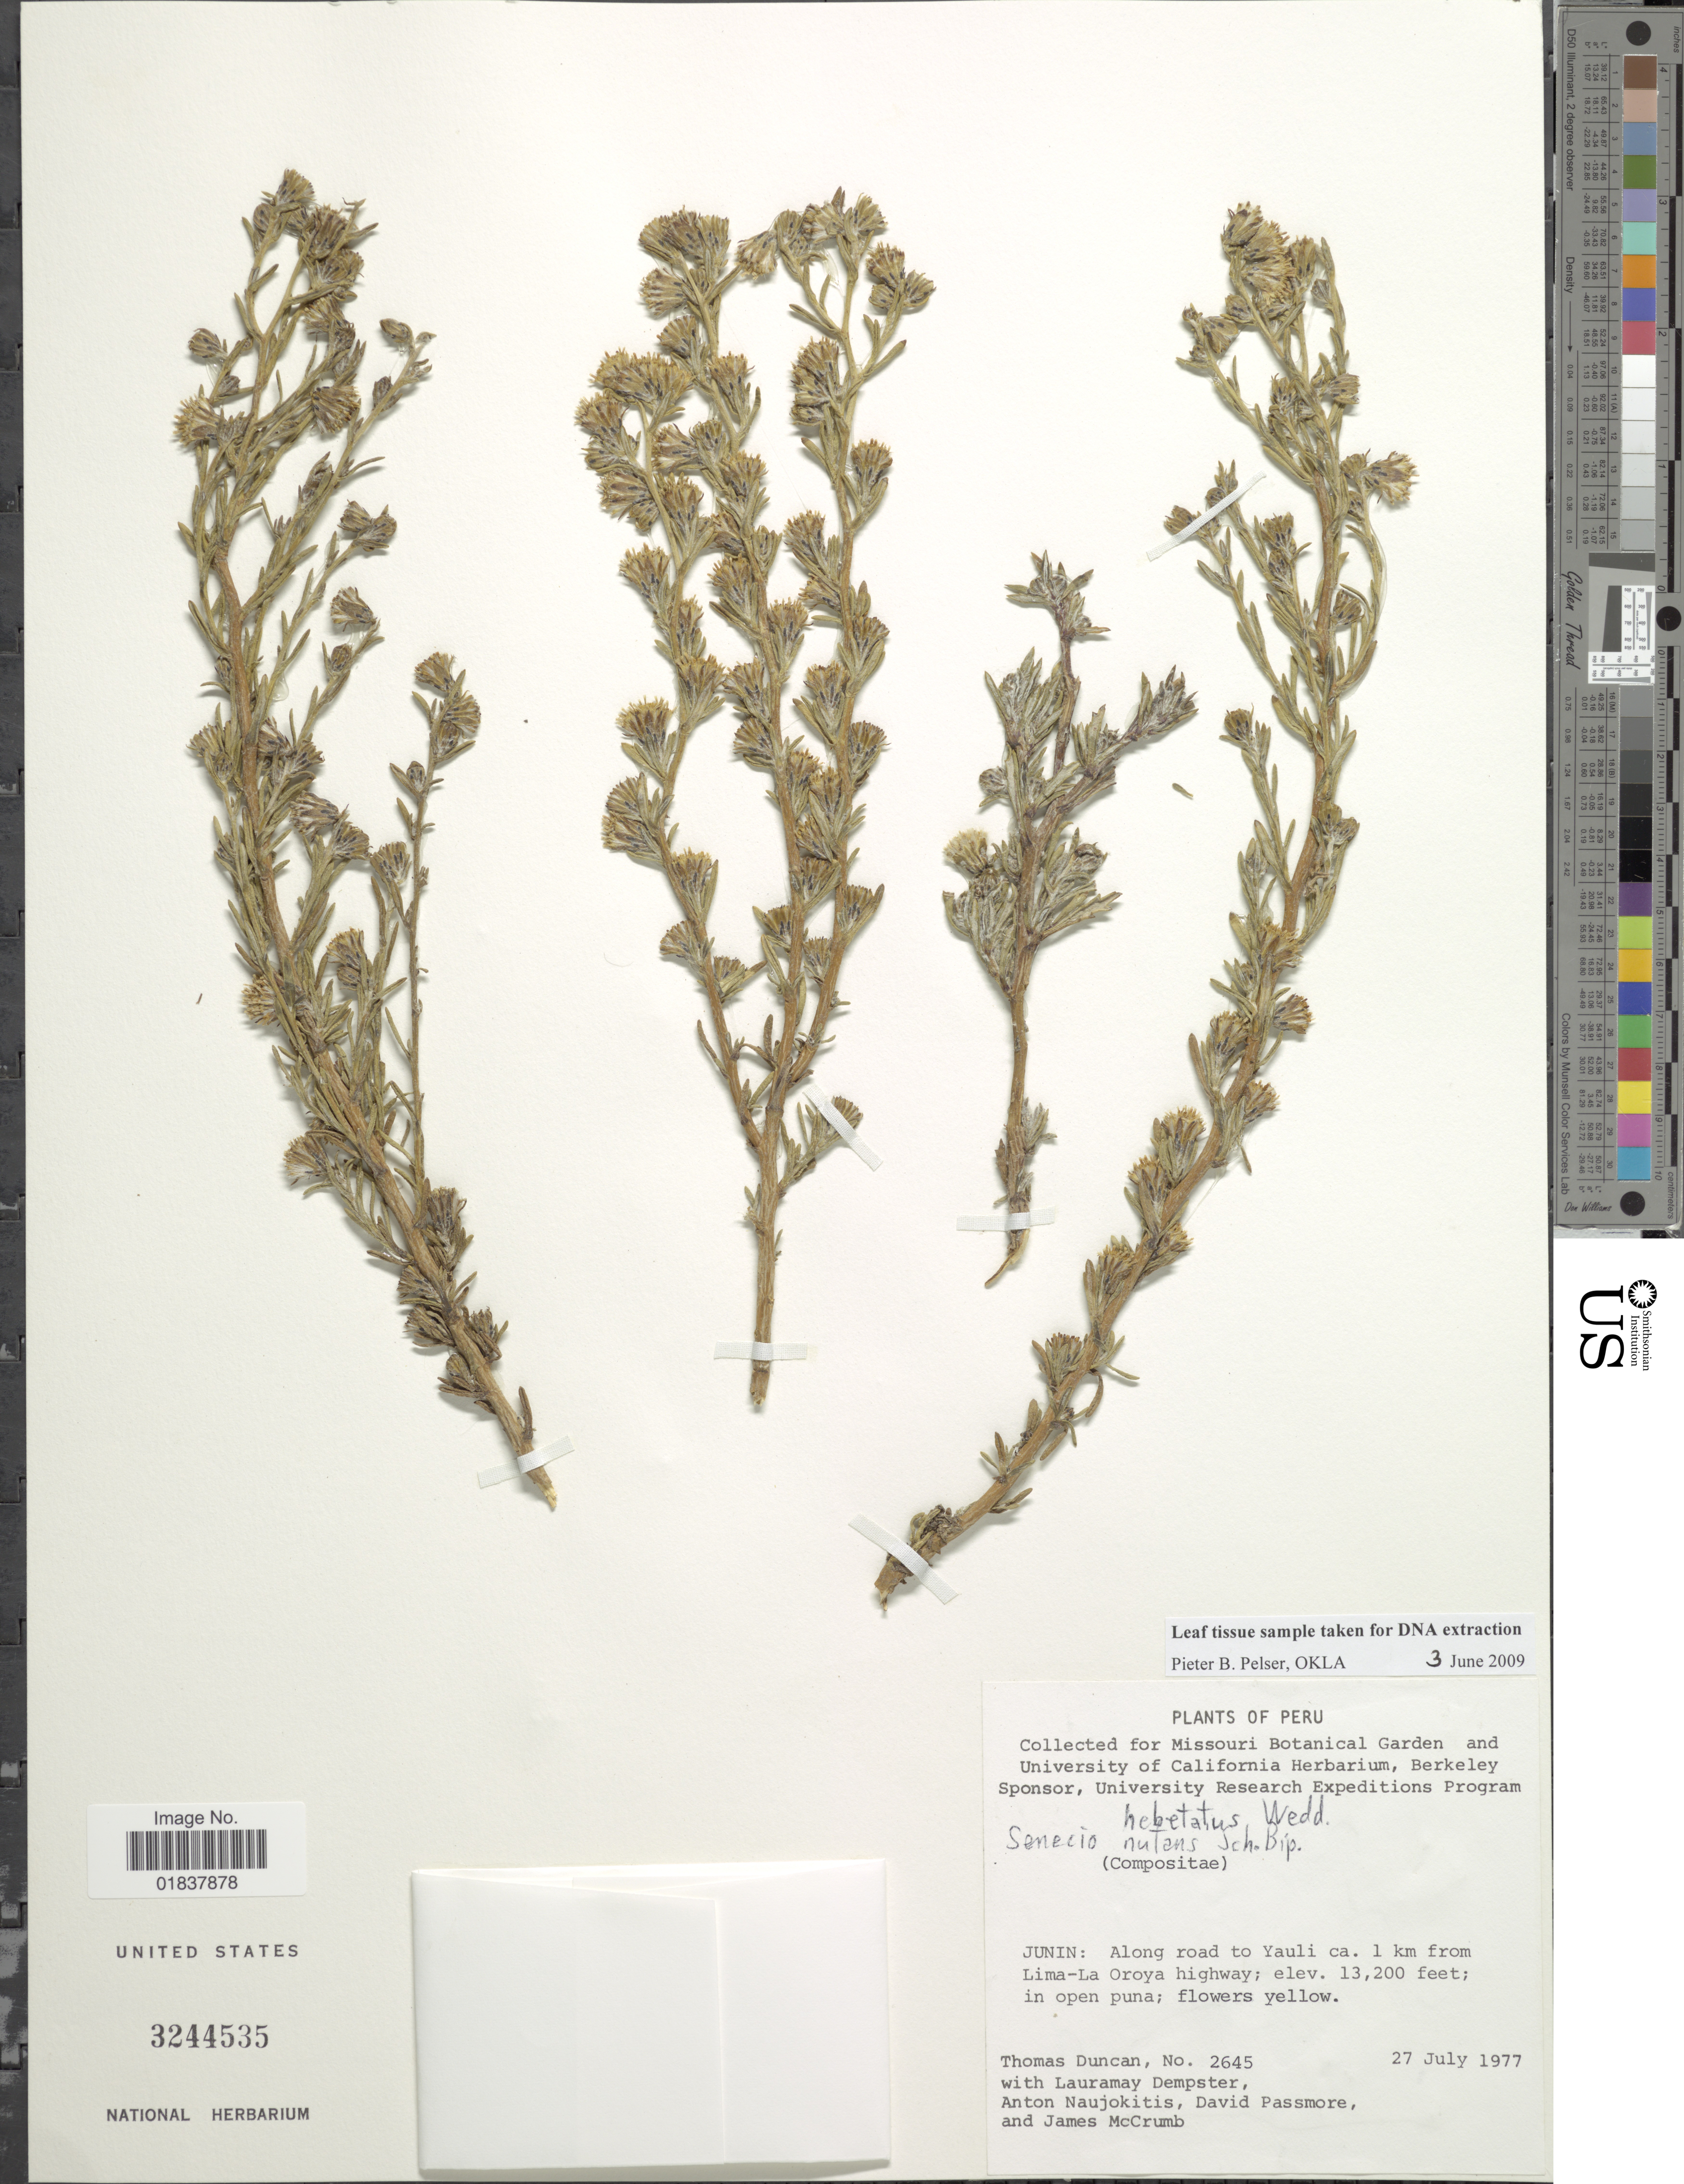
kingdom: Plantae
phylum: Tracheophyta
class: Magnoliopsida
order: Asterales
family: Asteraceae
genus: Senecio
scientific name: Senecio hebetatus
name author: Wedd.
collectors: T. Duncan, L. T. Dempster, A. Naujokitis, d. Passmore & J. McCrumb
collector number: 2645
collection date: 1977-07-27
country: Peru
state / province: Junín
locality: Along road to Yauli ca 1 km from Lima-La Oroya highway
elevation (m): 4023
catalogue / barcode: US 3244535